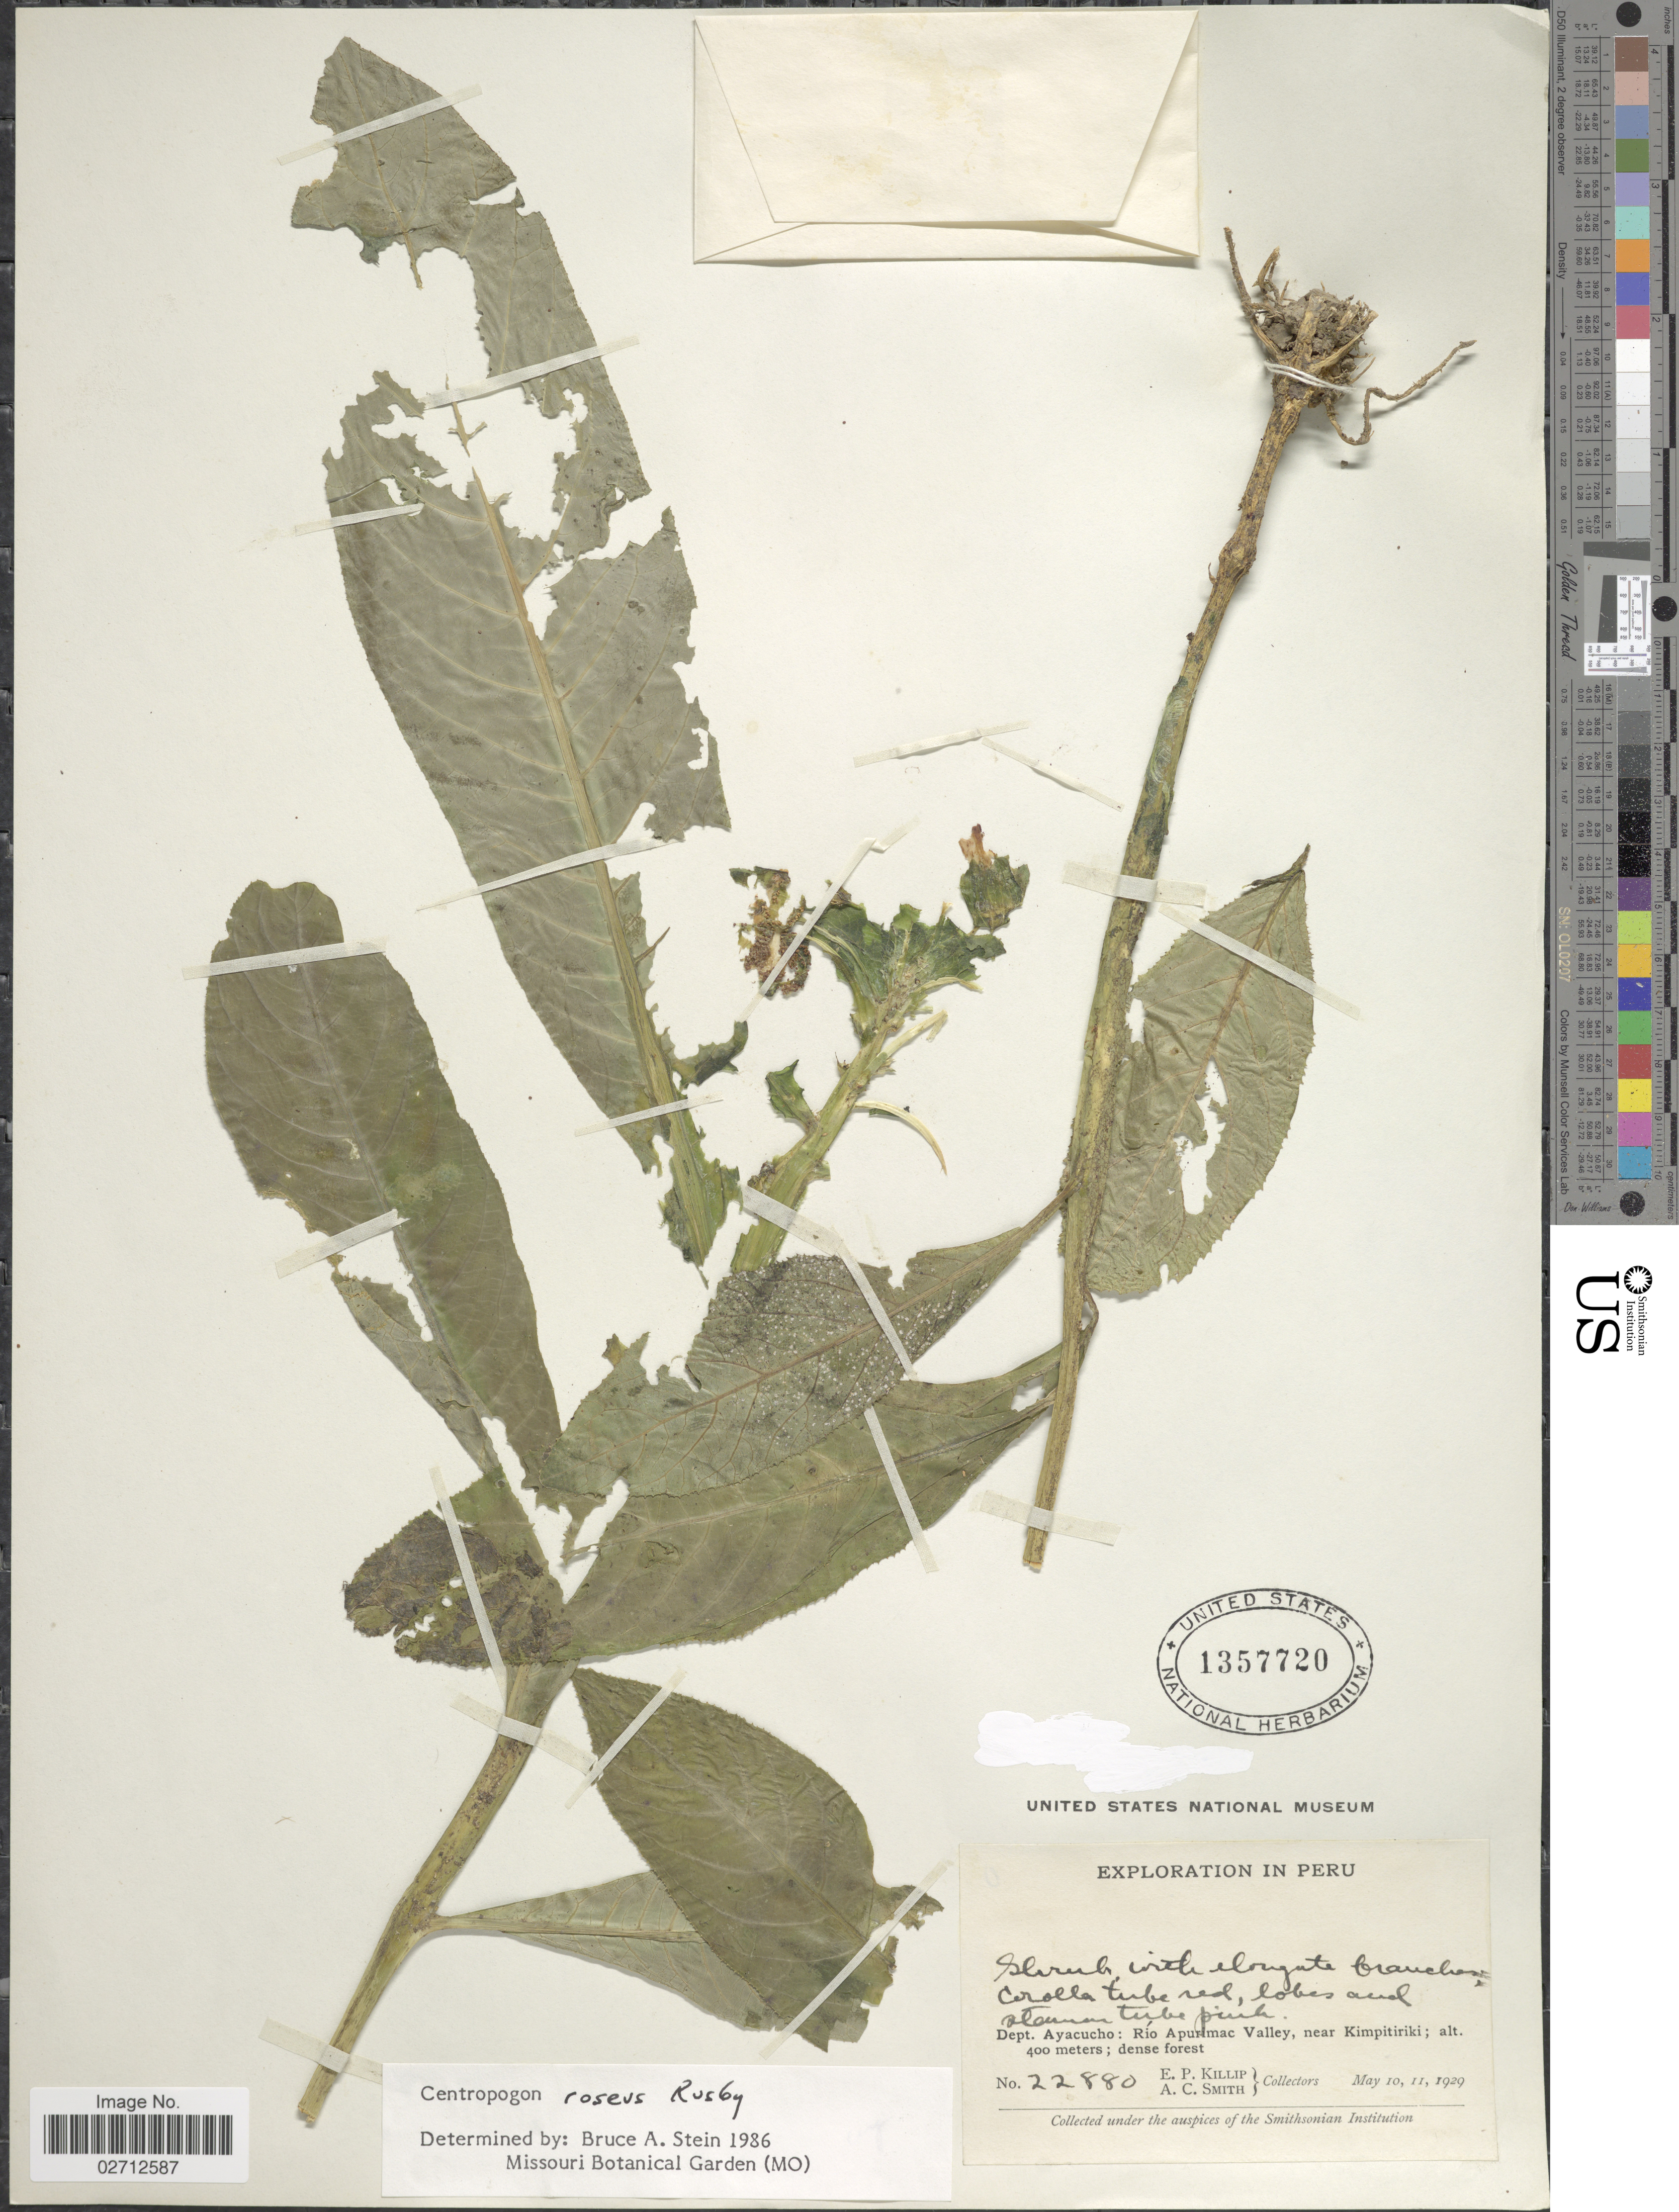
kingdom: Plantae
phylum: Tracheophyta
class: Magnoliopsida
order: Asterales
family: Campanulaceae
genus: Centropogon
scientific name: Centropogon roseus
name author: Rusby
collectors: E. P. Killip & A. C. Smith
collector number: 22880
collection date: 1929-05-10/1929-05-11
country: Peru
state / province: Ayacucho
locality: Dept. Ayacucho: Río Apurimac Valley, near Kimpitiriki; dense forest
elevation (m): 400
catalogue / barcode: US 1357720